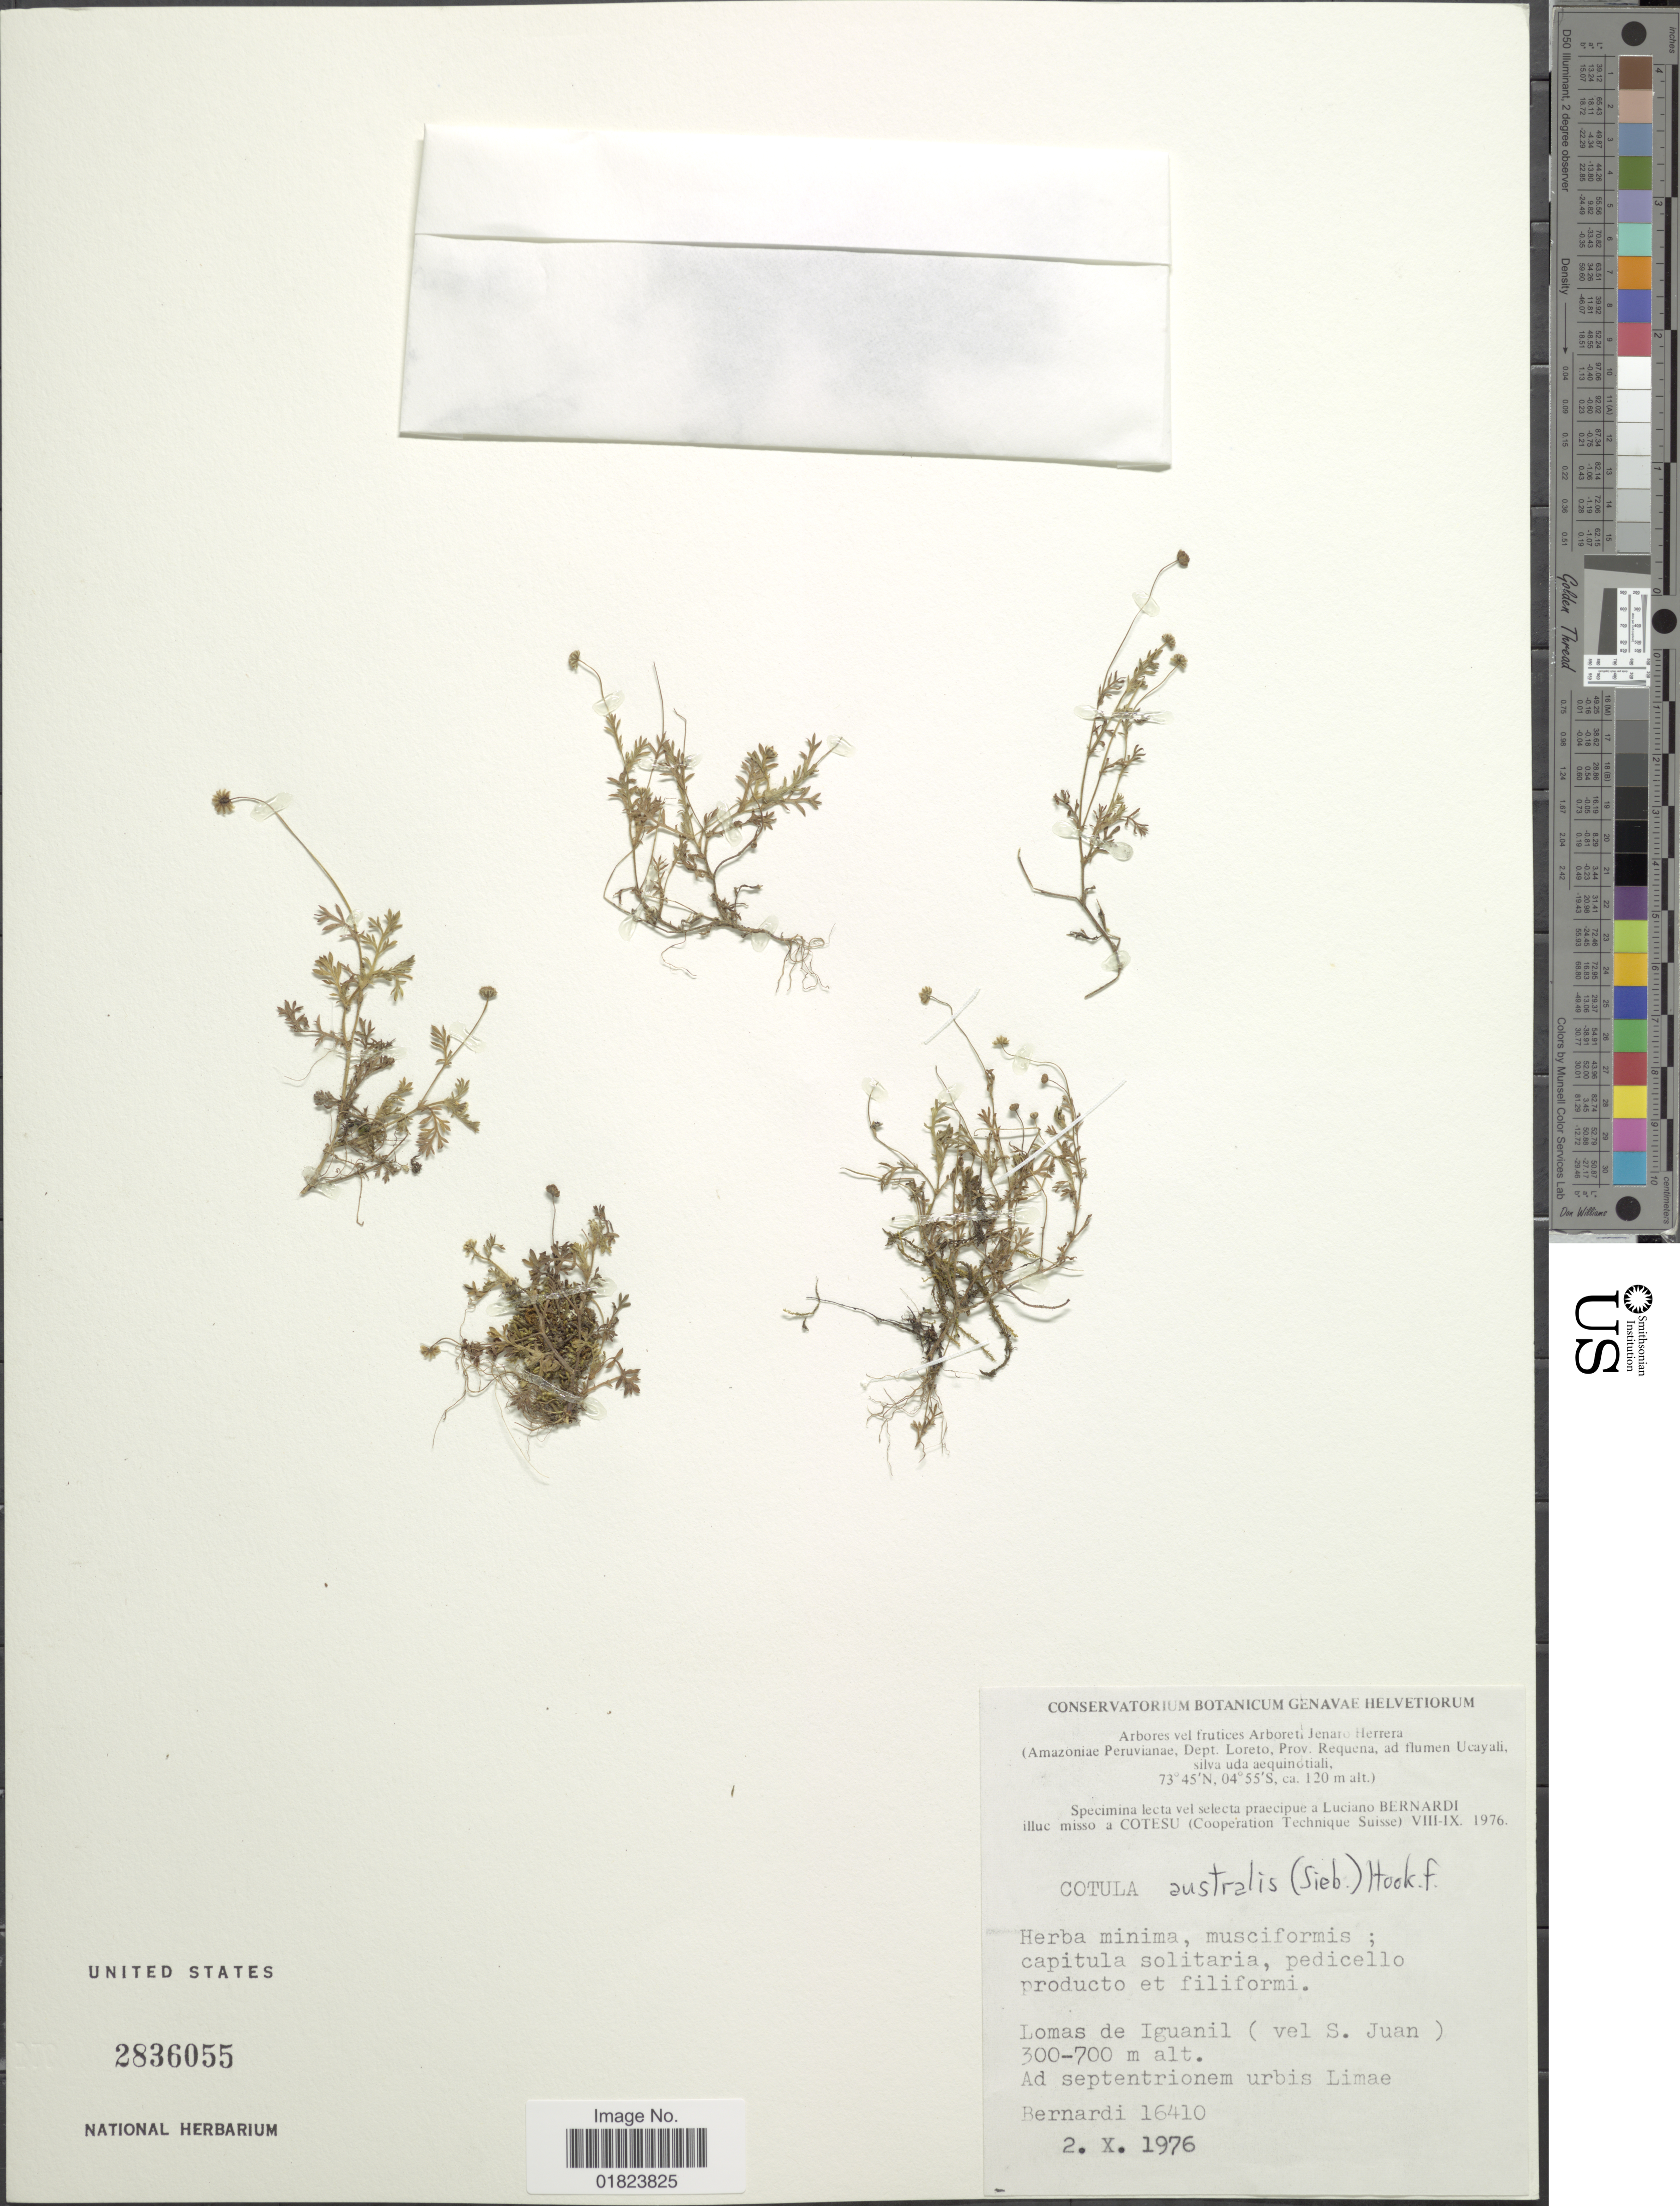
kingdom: Plantae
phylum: Tracheophyta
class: Magnoliopsida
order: Asterales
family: Asteraceae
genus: Cotula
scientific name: Cotula australis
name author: (Sieber ex Spreng.) Hook. f.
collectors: Bernardi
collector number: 16410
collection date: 1976-10-02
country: Peru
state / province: Loreto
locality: Prov. Requena, ad flumen Ucayali, silva uda aequinotiali, Lomas de Iguanil (vel S. Juan).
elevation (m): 300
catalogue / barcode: US 2836055